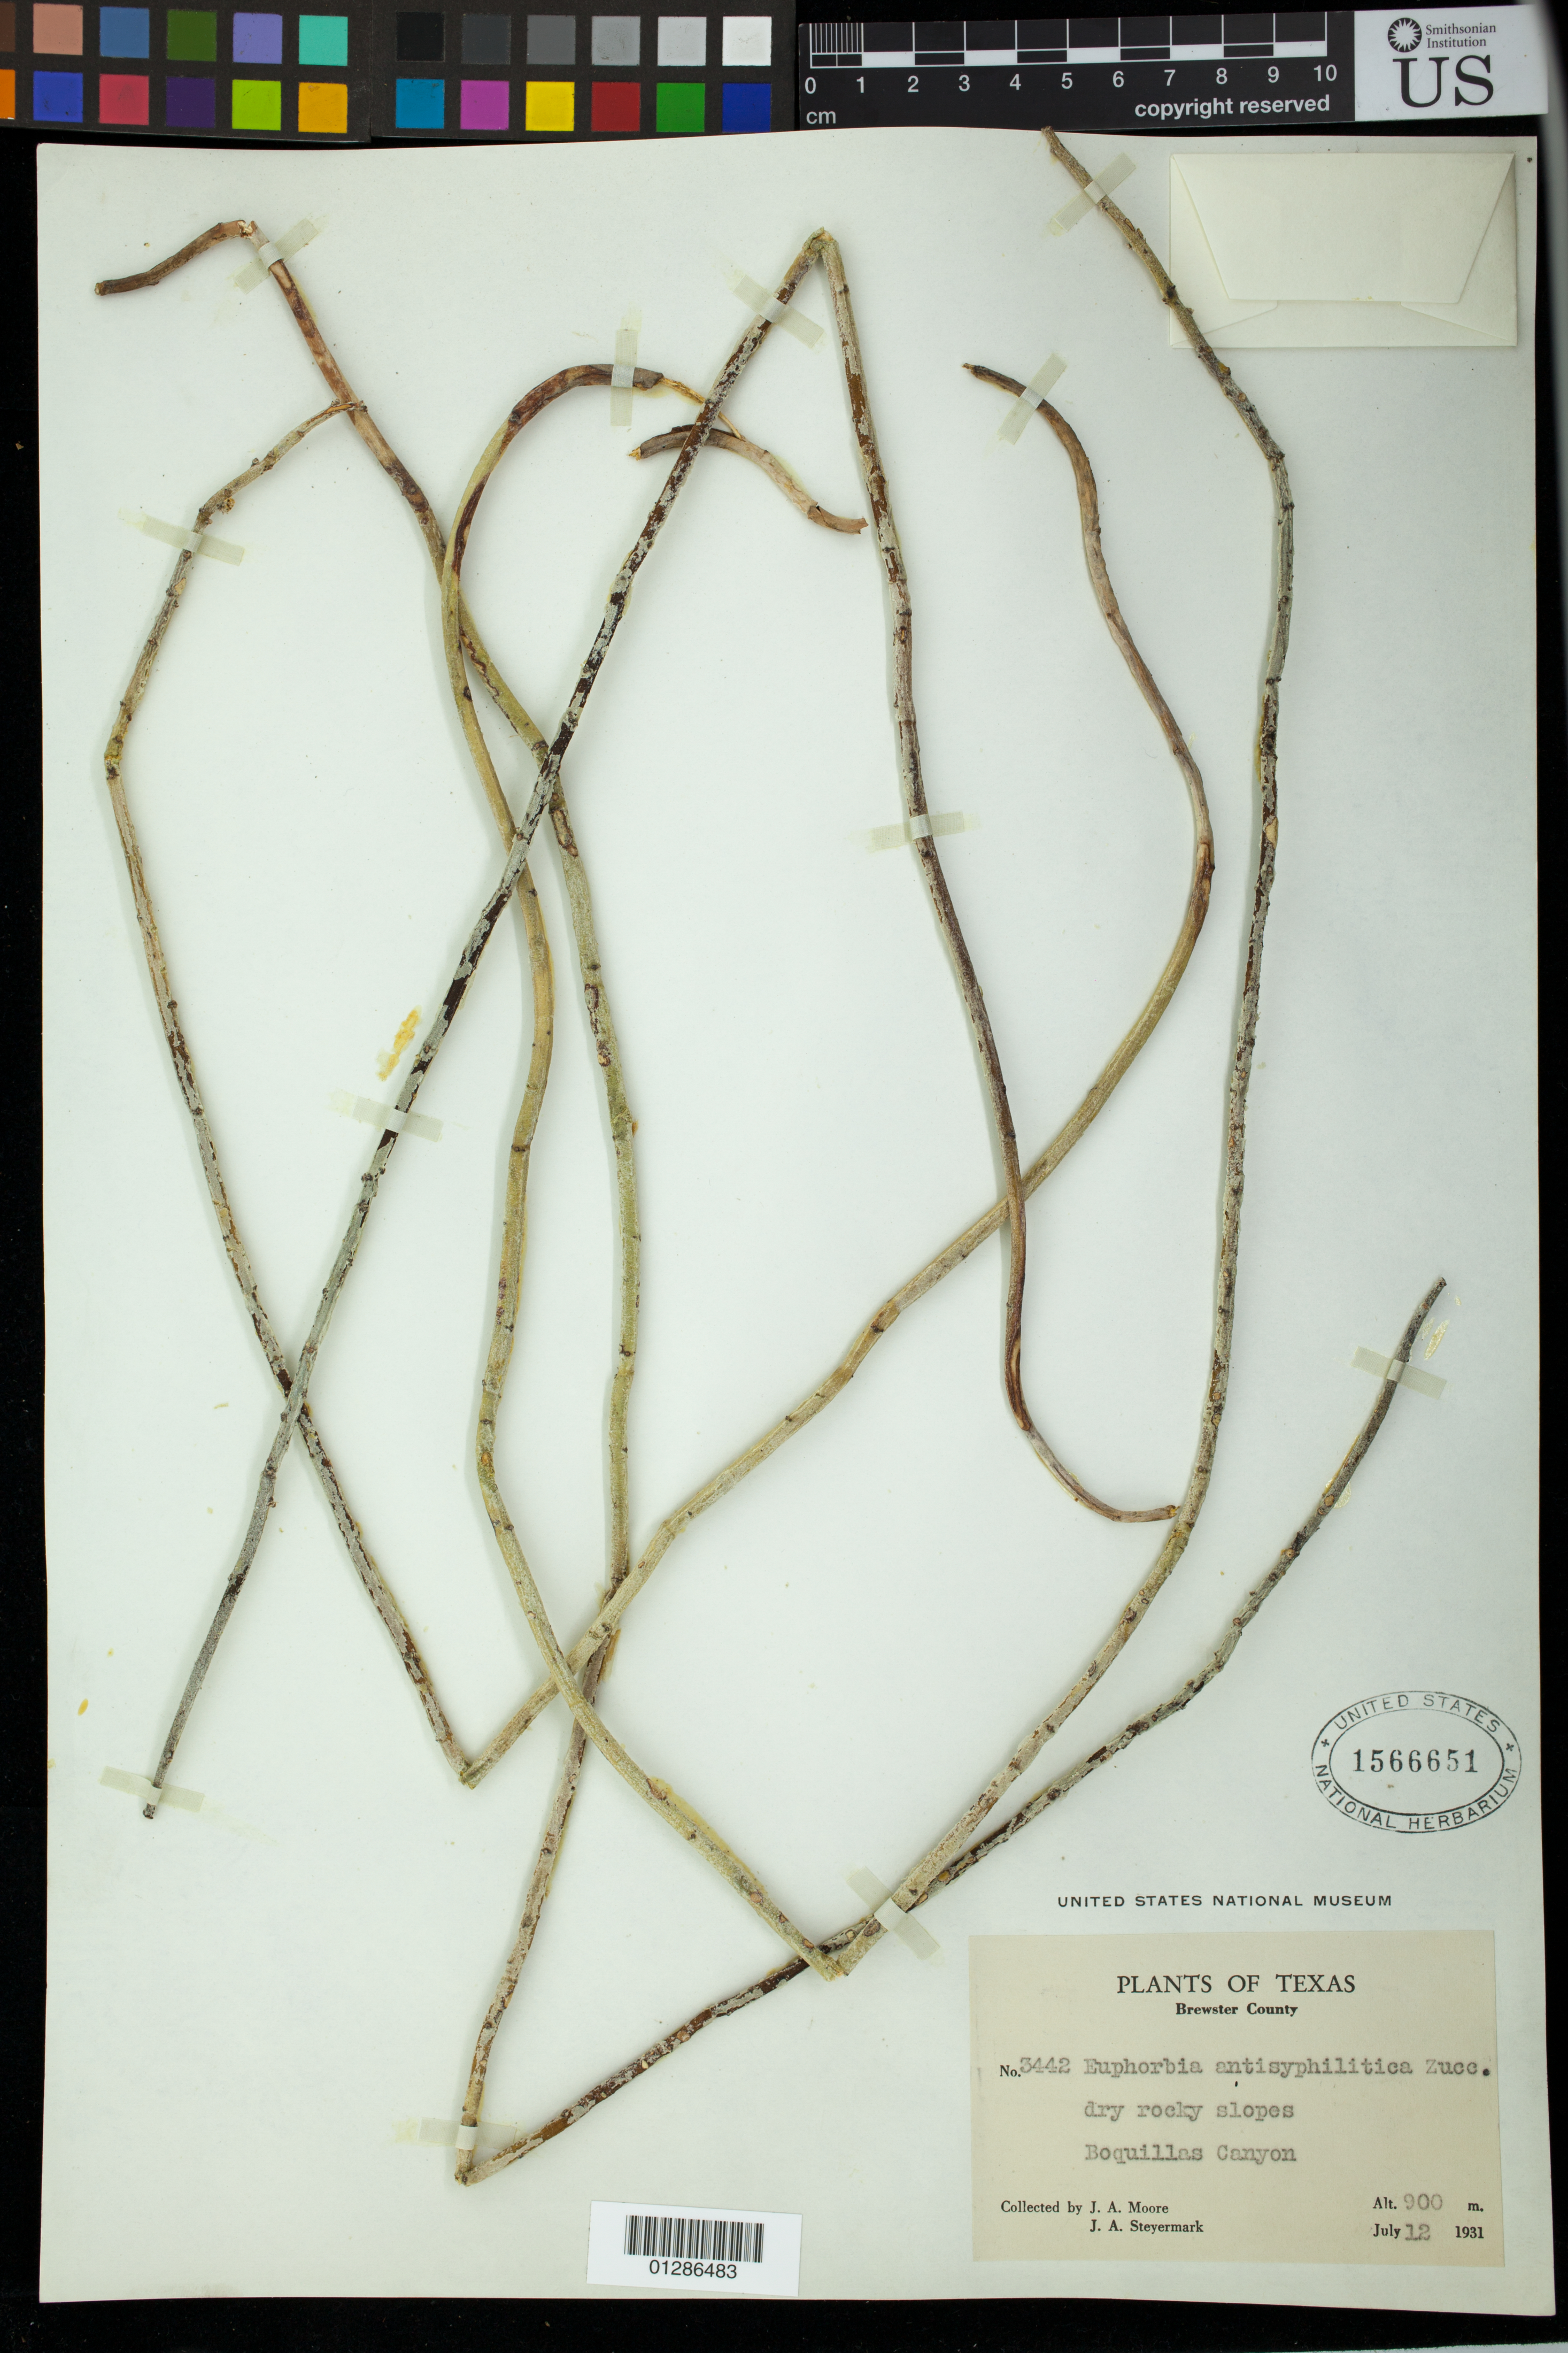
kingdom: Plantae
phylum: Tracheophyta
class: Magnoliopsida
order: Malpighiales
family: Euphorbiaceae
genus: Euphorbia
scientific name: Euphorbia antisyphilitica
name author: Zucc.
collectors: J. Moore & J. Steyermark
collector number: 3442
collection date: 1931-07-12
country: United States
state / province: Texas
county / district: Brewster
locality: Boquillas Canyon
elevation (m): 900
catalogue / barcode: US 1566651